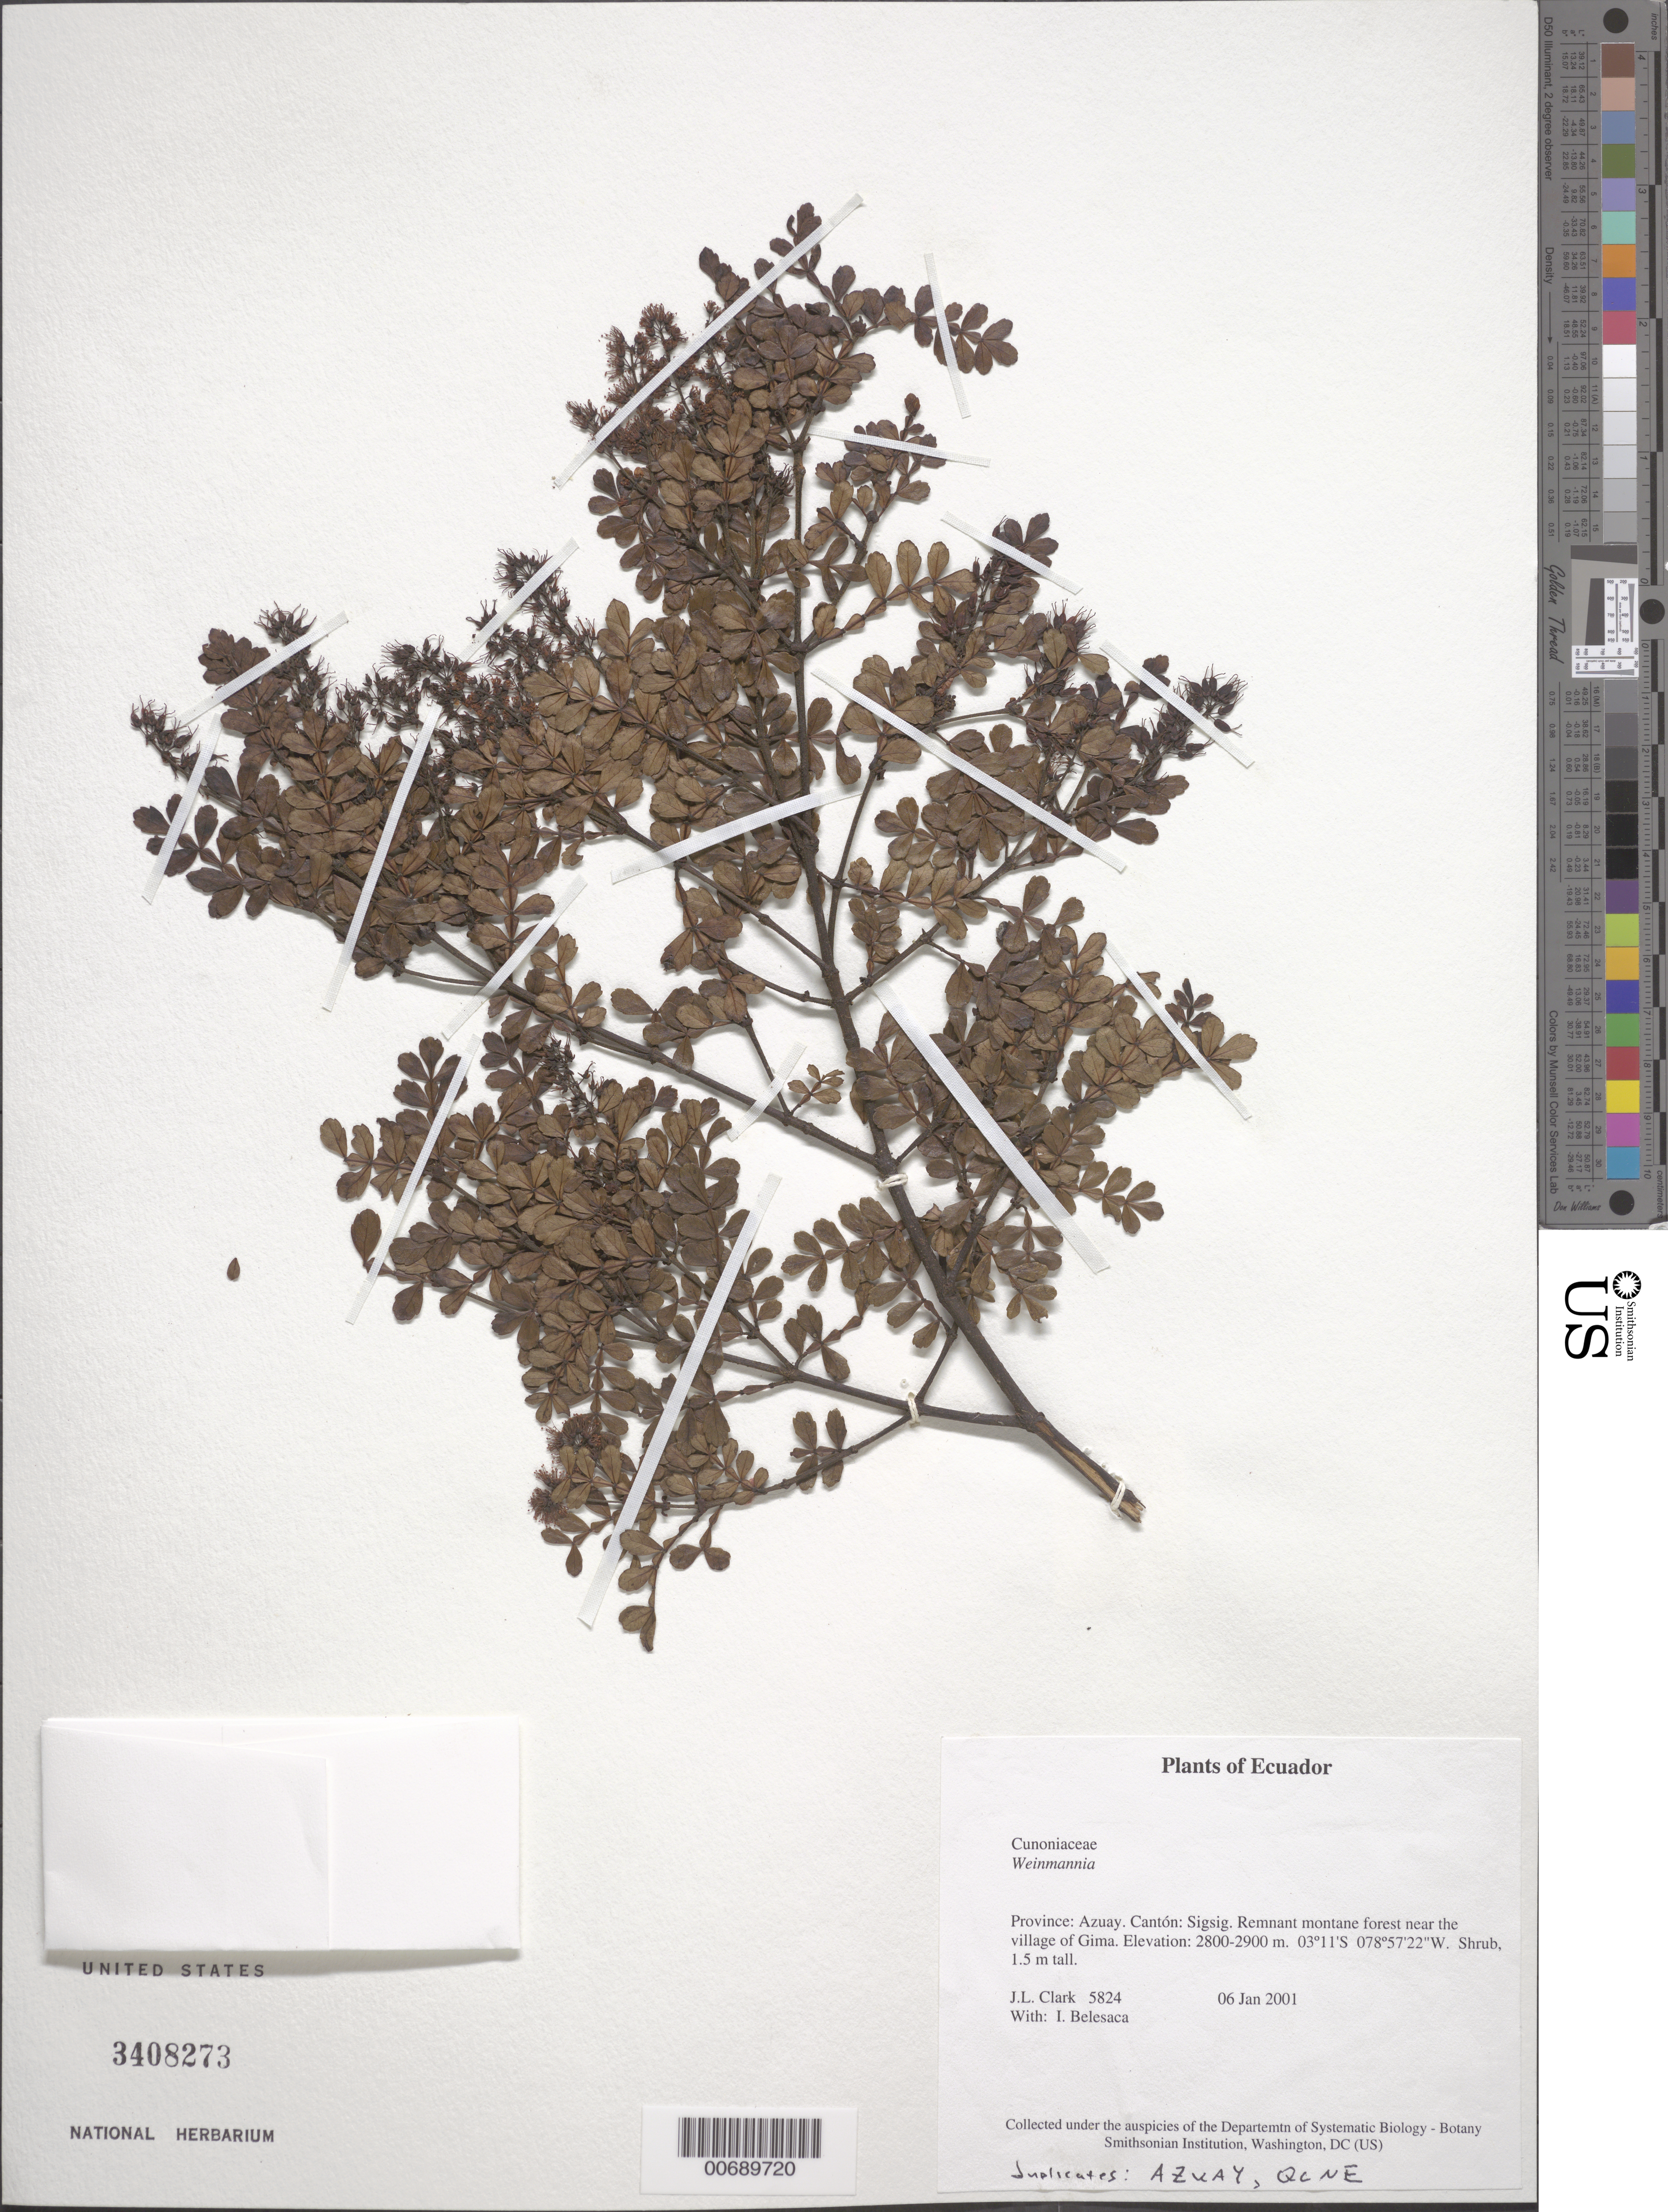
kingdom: Plantae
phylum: Tracheophyta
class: Magnoliopsida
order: Oxalidales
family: Cunoniaceae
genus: Weinmannia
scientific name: Weinmannia sp.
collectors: J. L. Clark & I. Belesaca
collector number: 5824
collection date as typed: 06 Jan 2001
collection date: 2001-01-06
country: Ecuador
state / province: Azuay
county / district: Sigsig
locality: Remnant Monta NE forest near the Village of Gima.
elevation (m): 2800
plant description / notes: AZUAY, QCNE, US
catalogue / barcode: US 3408273